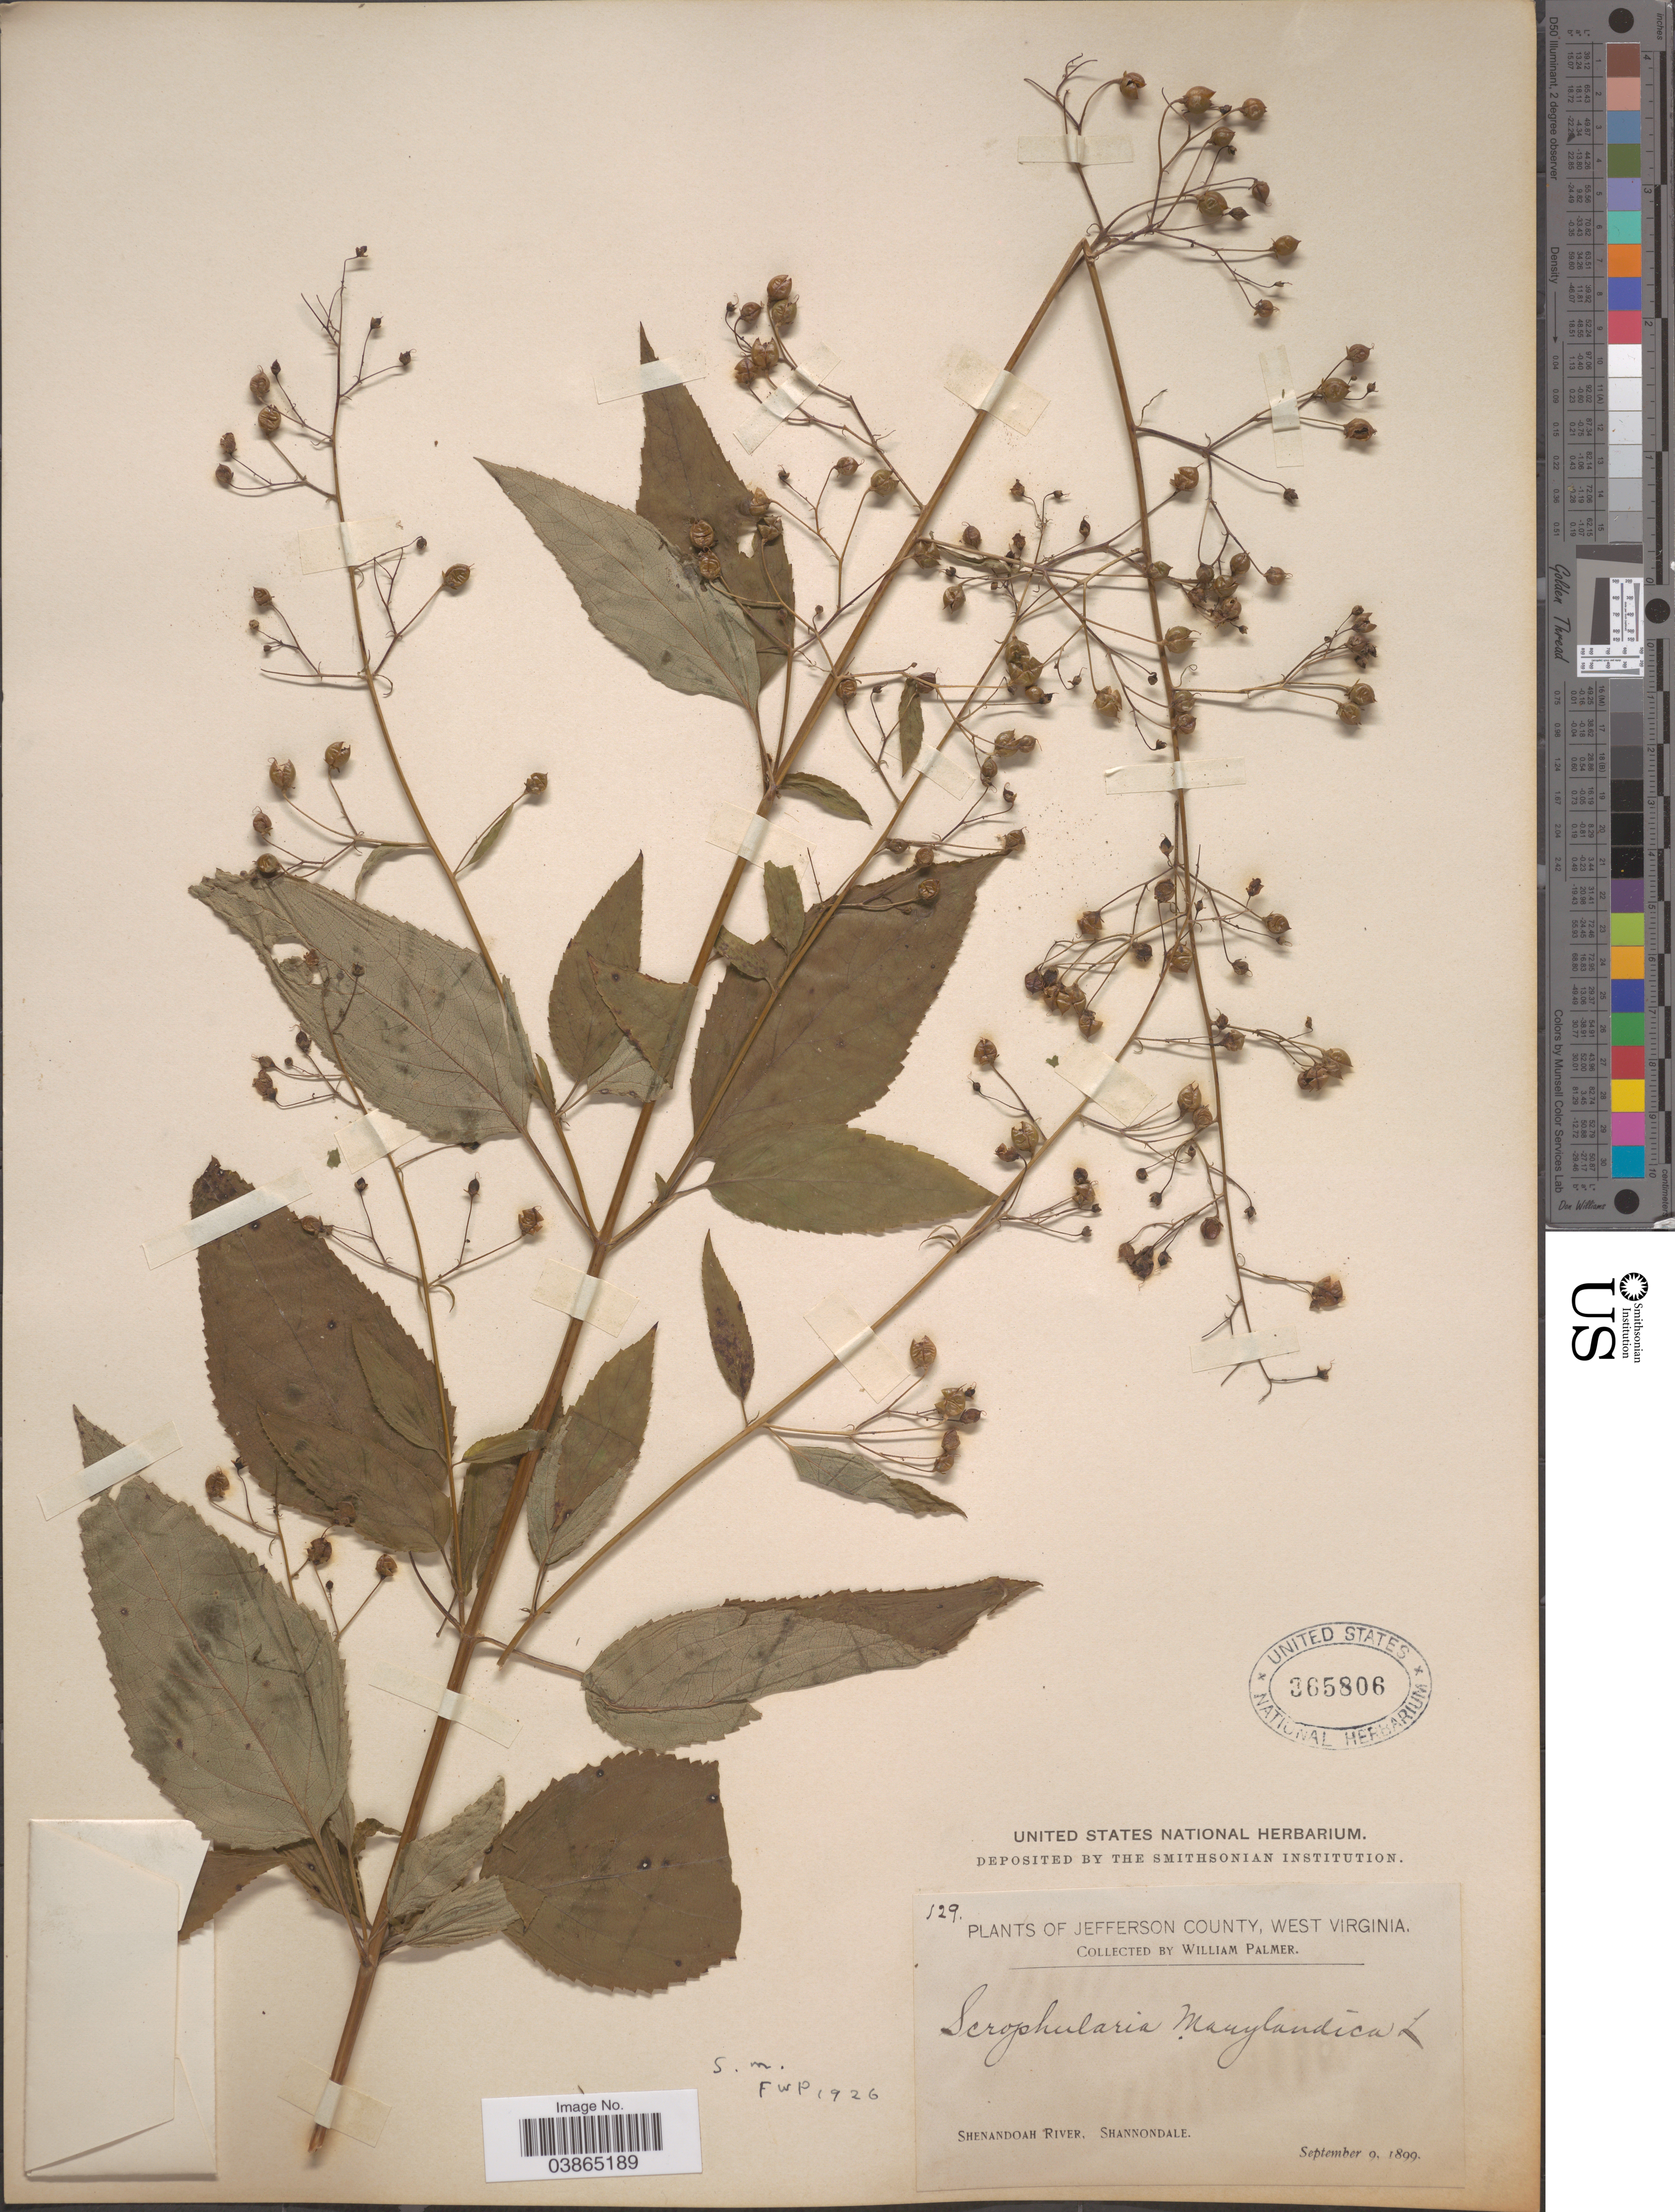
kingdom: Plantae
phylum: Tracheophyta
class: Magnoliopsida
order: Lamiales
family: Scrophulariaceae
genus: Scrophularia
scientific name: Scrophularia marilandica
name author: L.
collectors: W. Palmer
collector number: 129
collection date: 1899-09-09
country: United States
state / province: West Virginia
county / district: Jefferson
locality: Jefferson County. Shenandoah River, Shannondale.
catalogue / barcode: US 365806